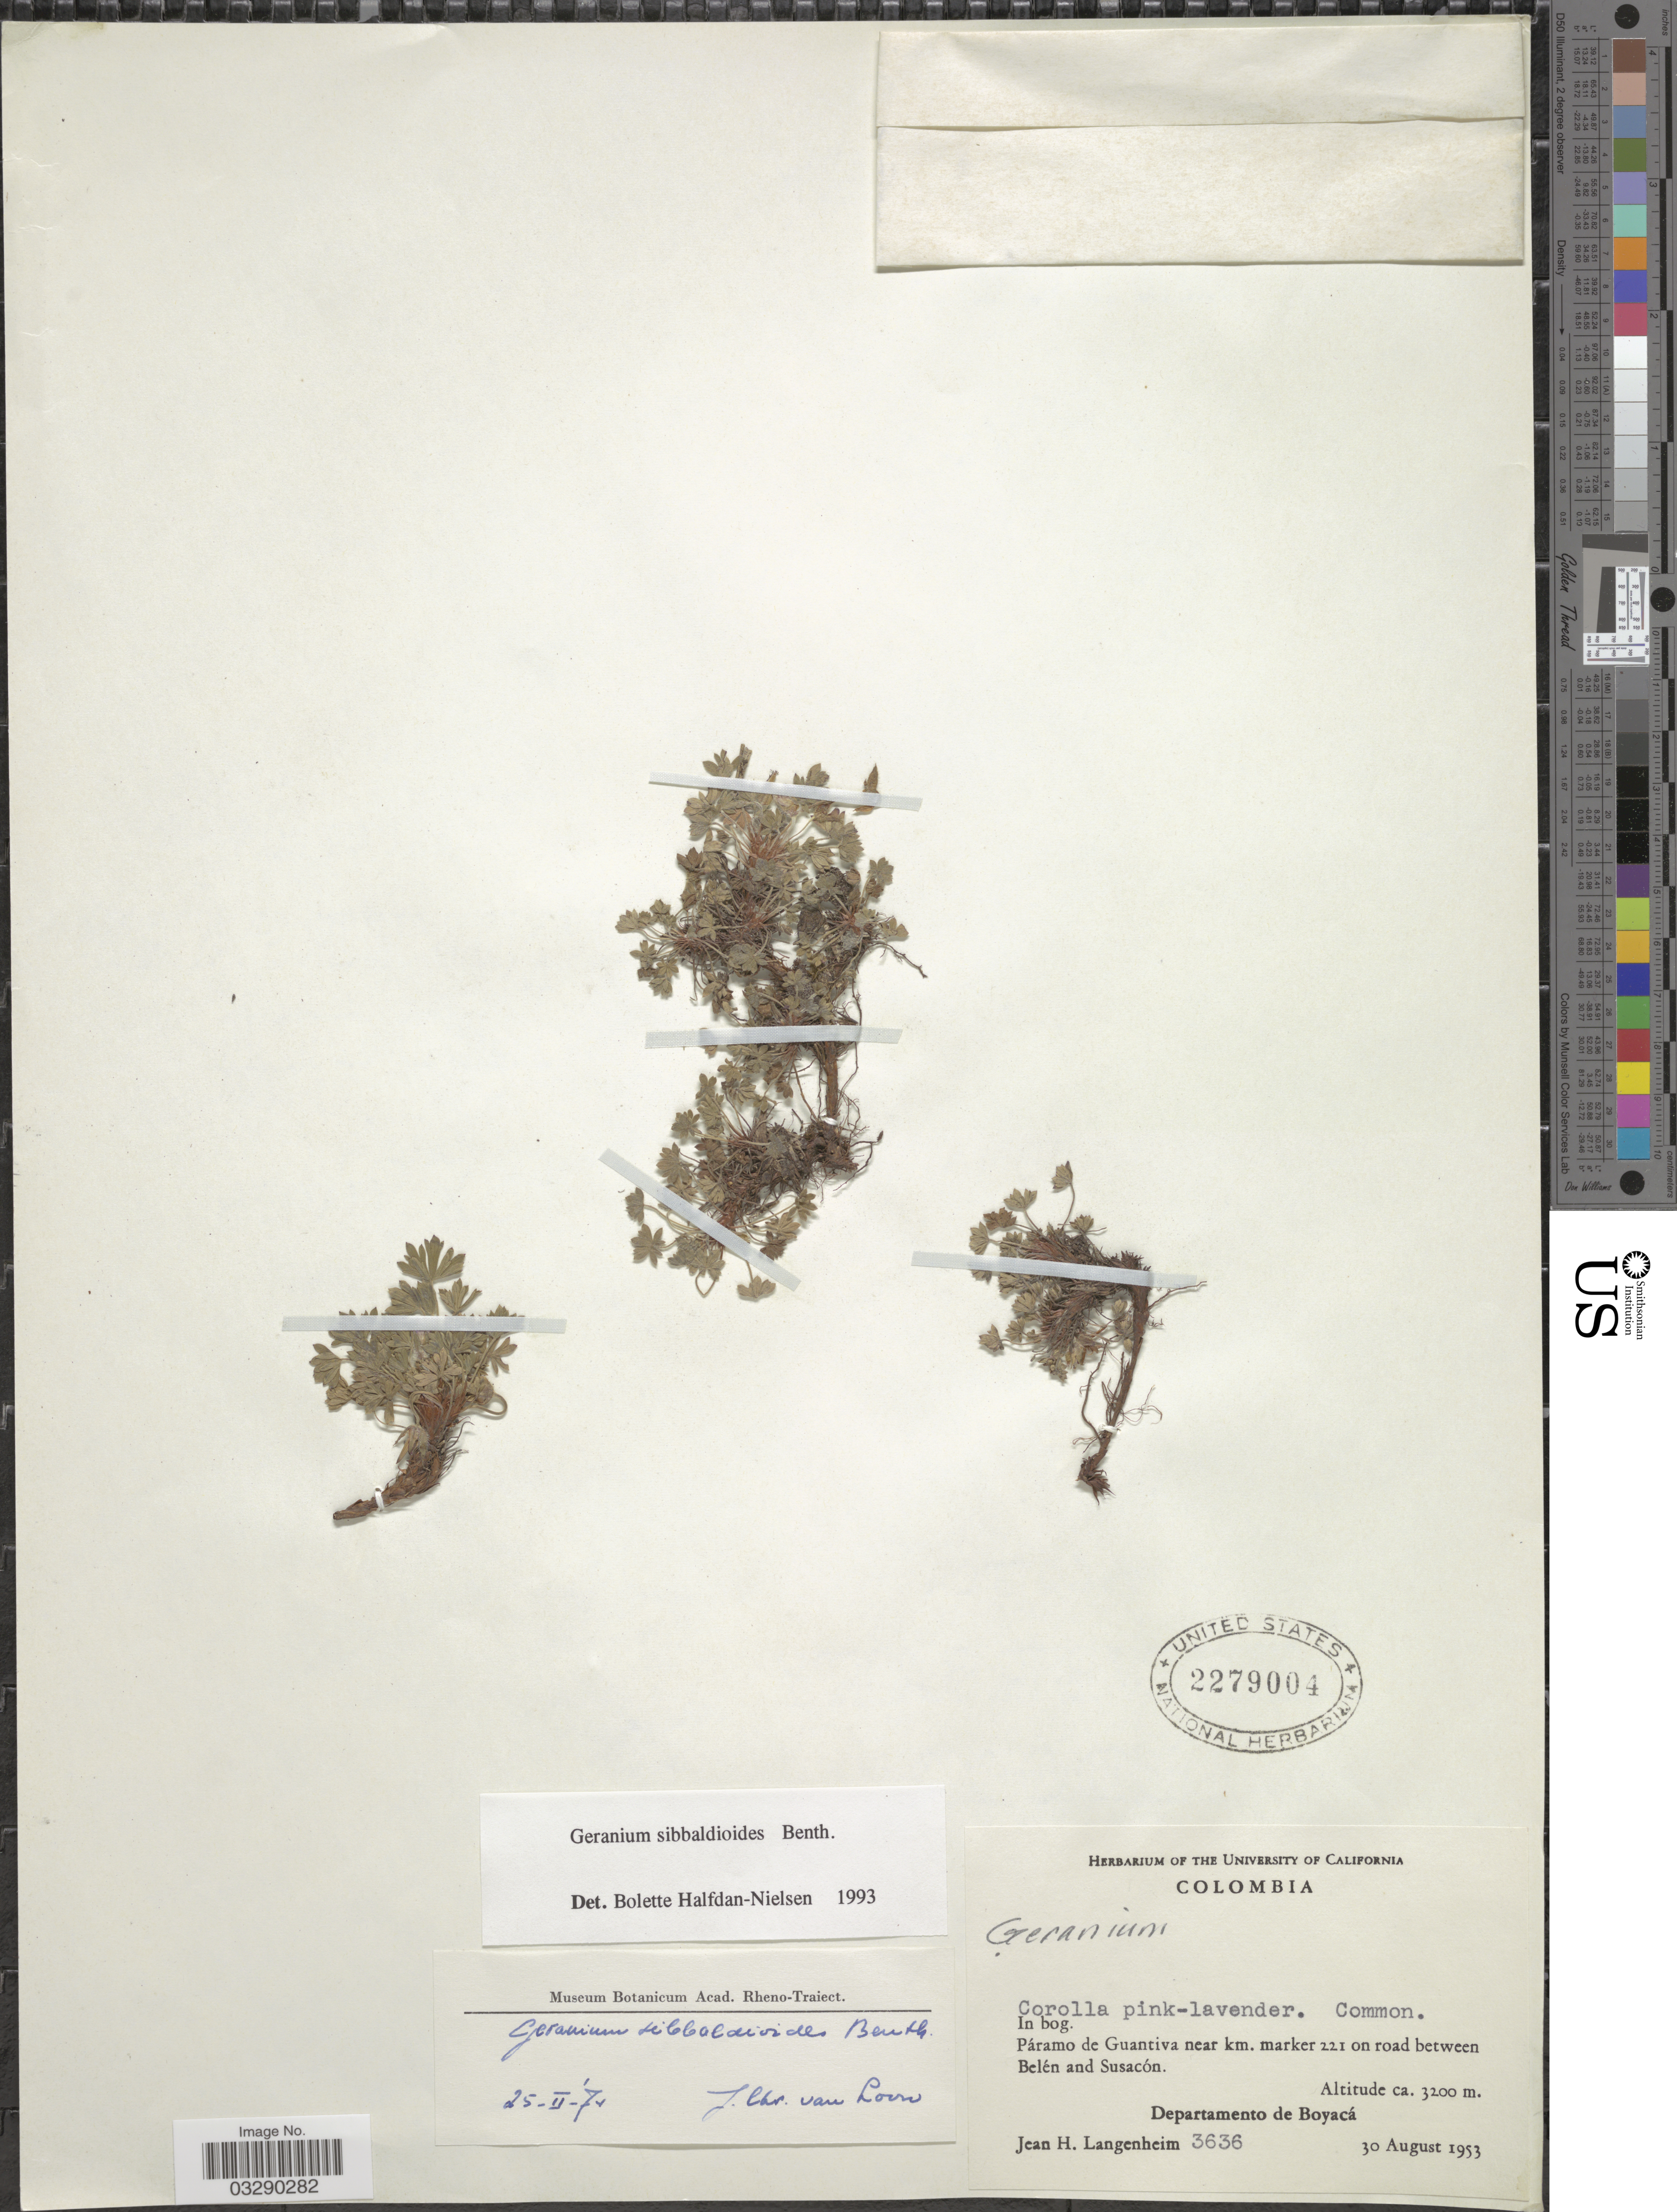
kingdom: Plantae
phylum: Tracheophyta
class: Magnoliopsida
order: Geraniales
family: Geraniaceae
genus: Geranium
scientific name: Geranium sibbaldioides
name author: Benth.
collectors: J. H. Langenheim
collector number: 3636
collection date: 1953-08-30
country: Colombia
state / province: Boyacá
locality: Páramo de Guantiva near km. marker 221 on road between Belén and Susacón. Departamento de Boyacá.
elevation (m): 3200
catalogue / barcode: US 2279004